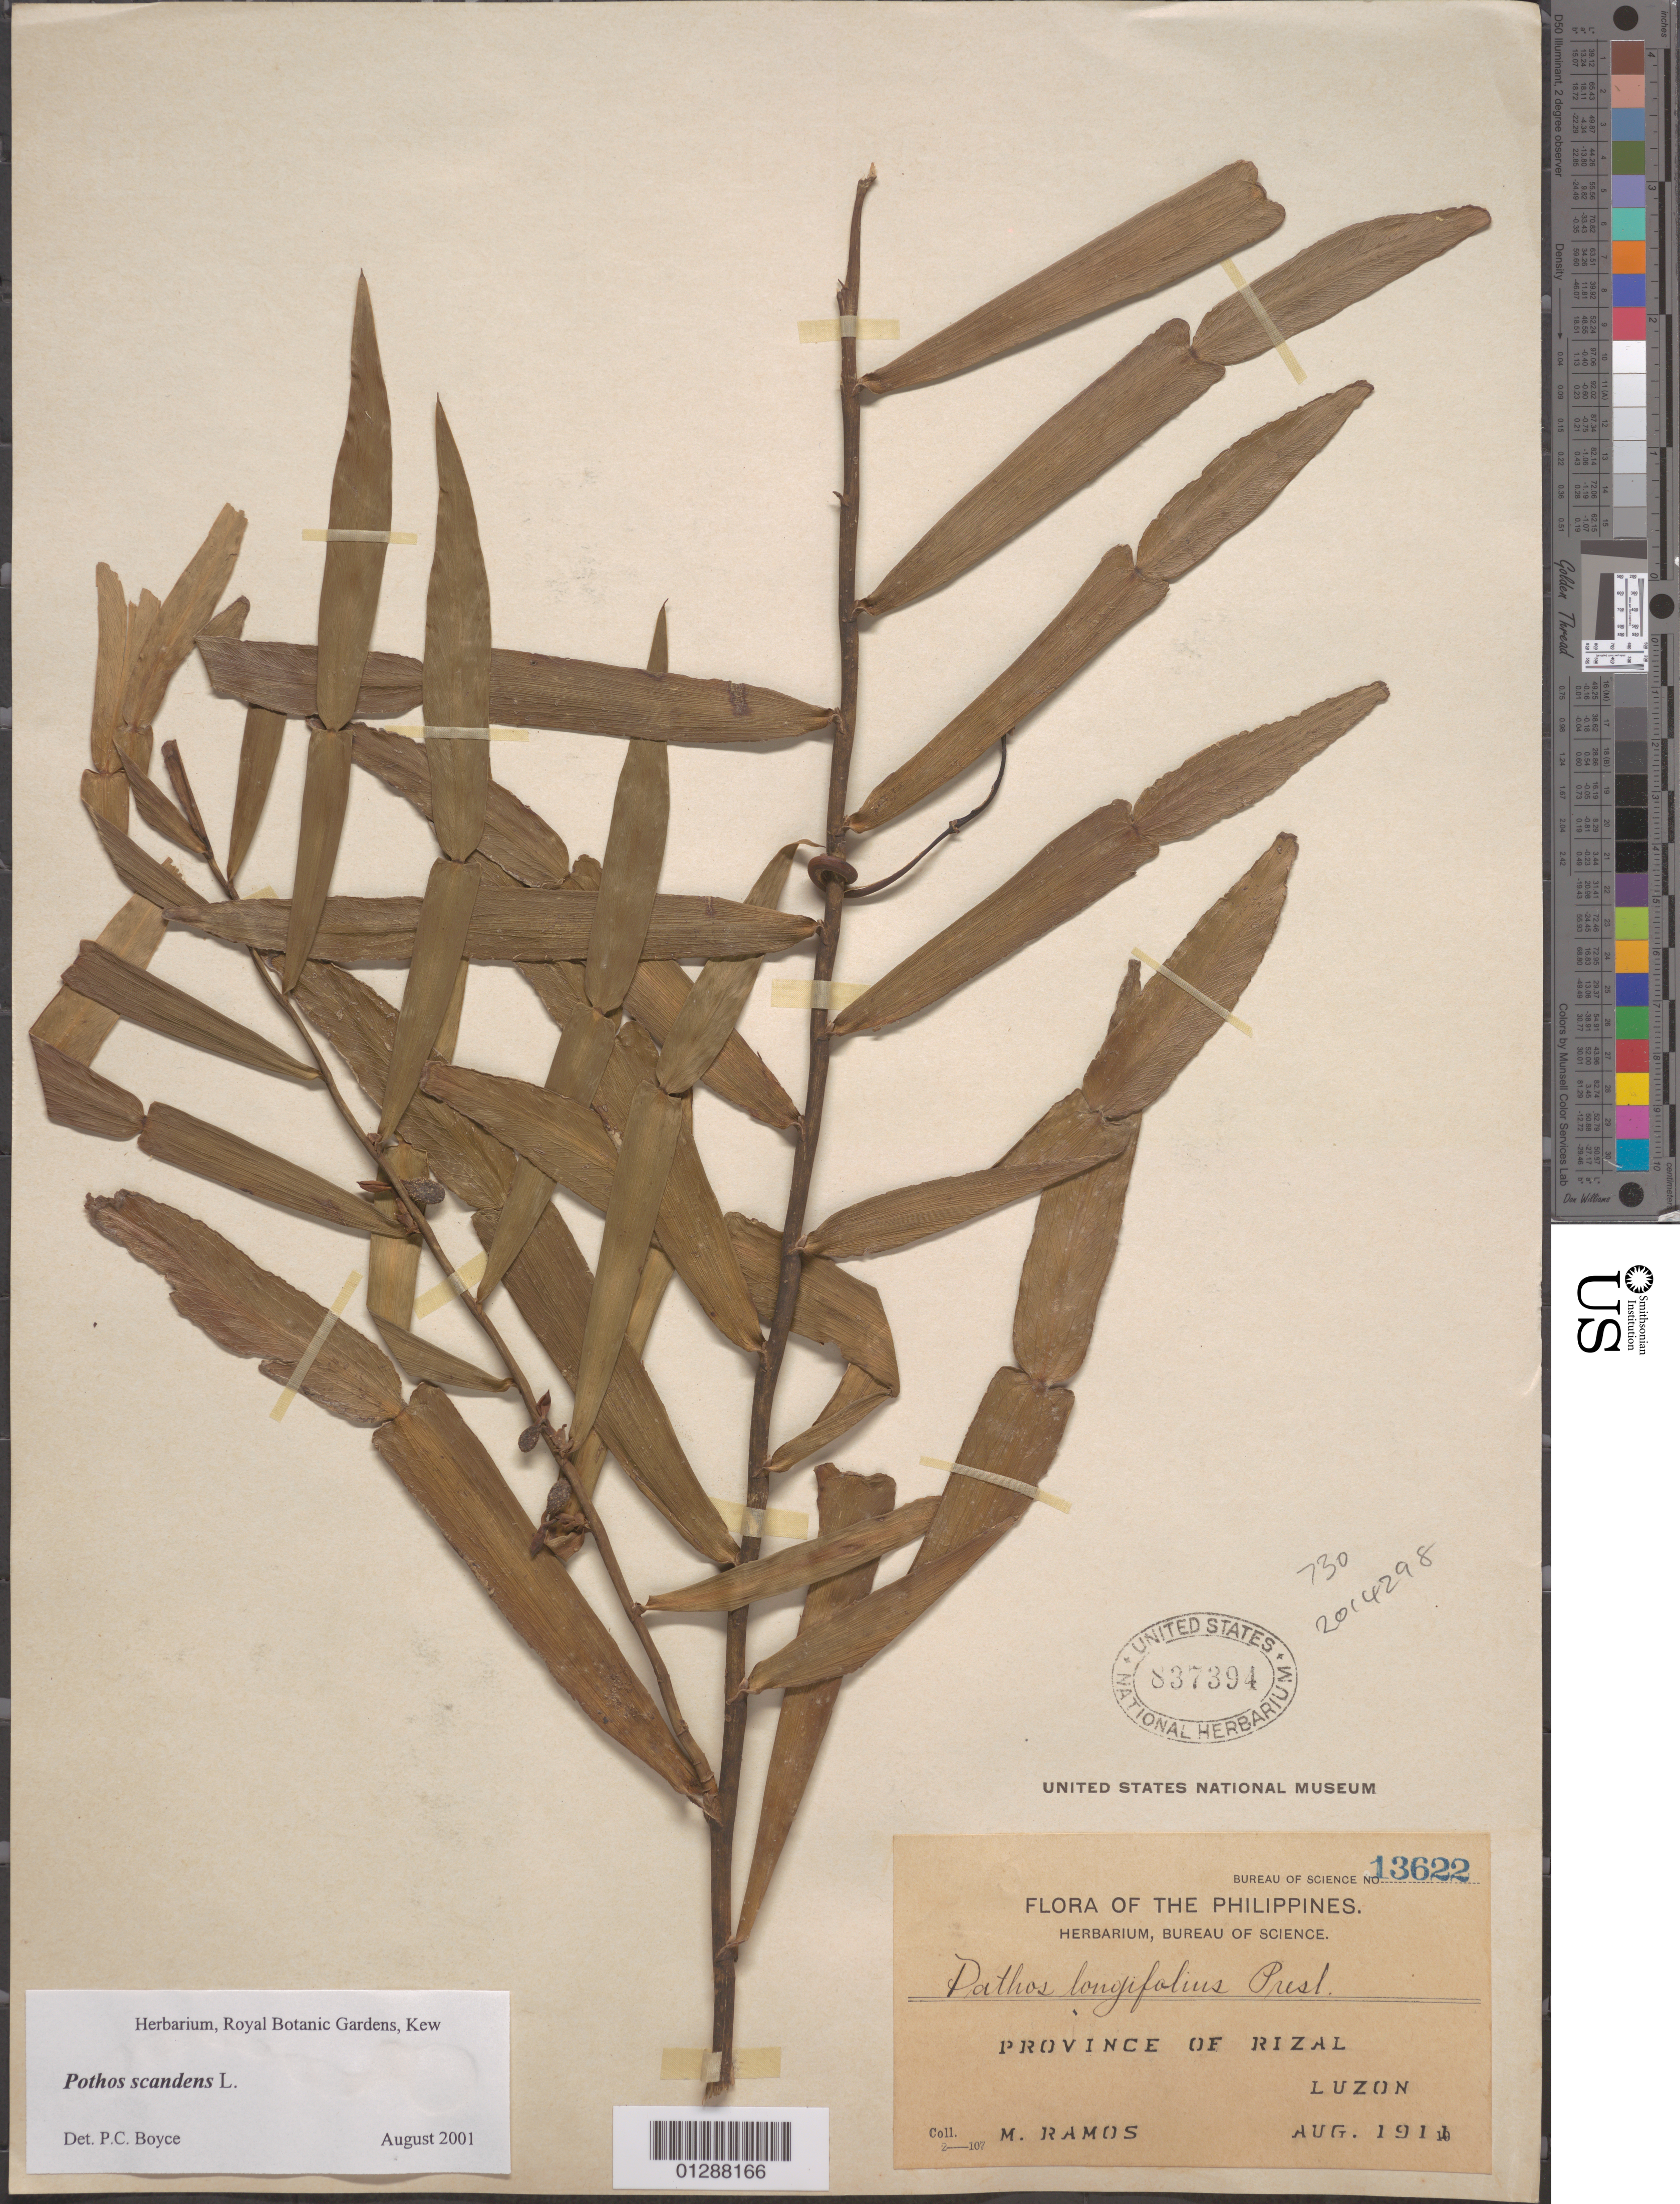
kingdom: Plantae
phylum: Tracheophyta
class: Liliopsida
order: Alismatales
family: Araceae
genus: Pothos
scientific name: Pothos scandens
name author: L.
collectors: M. Ramos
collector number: Bureau of Science 13622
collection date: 1911-08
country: Philippines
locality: Province of Rizal. Luzon.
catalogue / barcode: US 837394